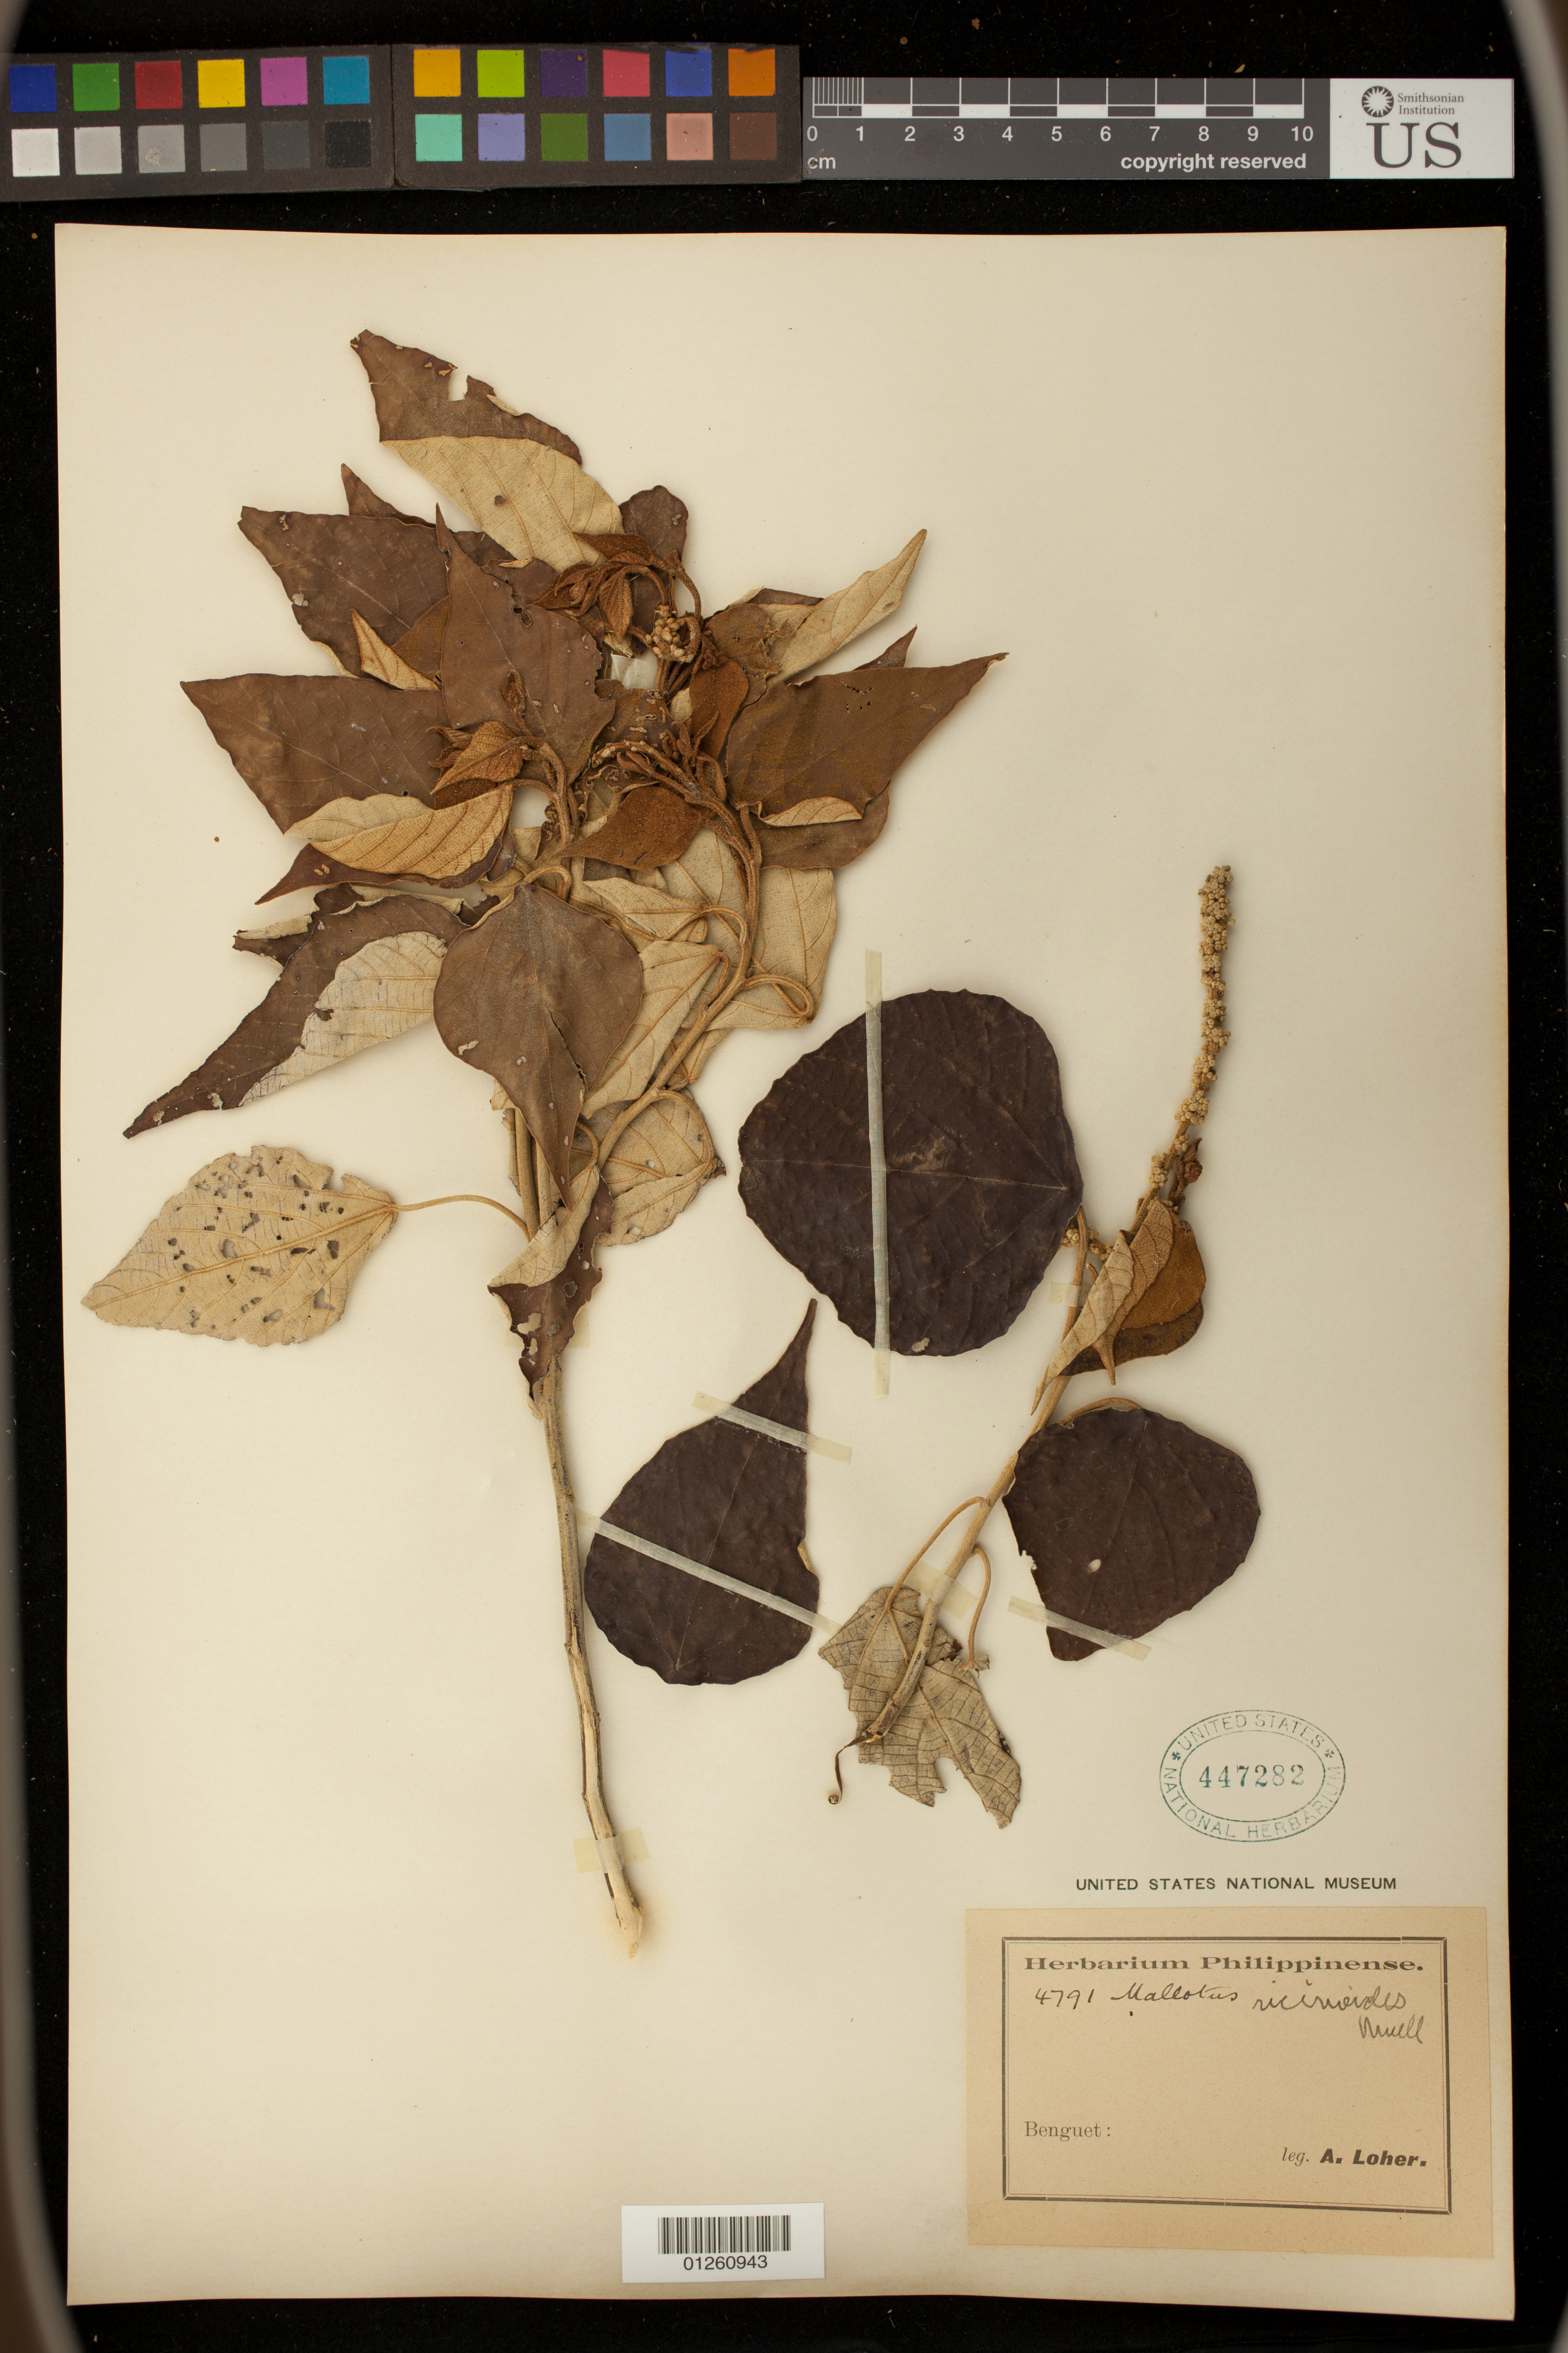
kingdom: Plantae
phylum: Tracheophyta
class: Magnoliopsida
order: Malpighiales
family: Euphorbiaceae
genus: Mallotus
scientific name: Mallotus ricinoides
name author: (Pers.) Müll. Arg.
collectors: A. Loher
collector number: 4791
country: Philippines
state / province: Cordillera (Administrative Region)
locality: Benguet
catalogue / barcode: US 447282